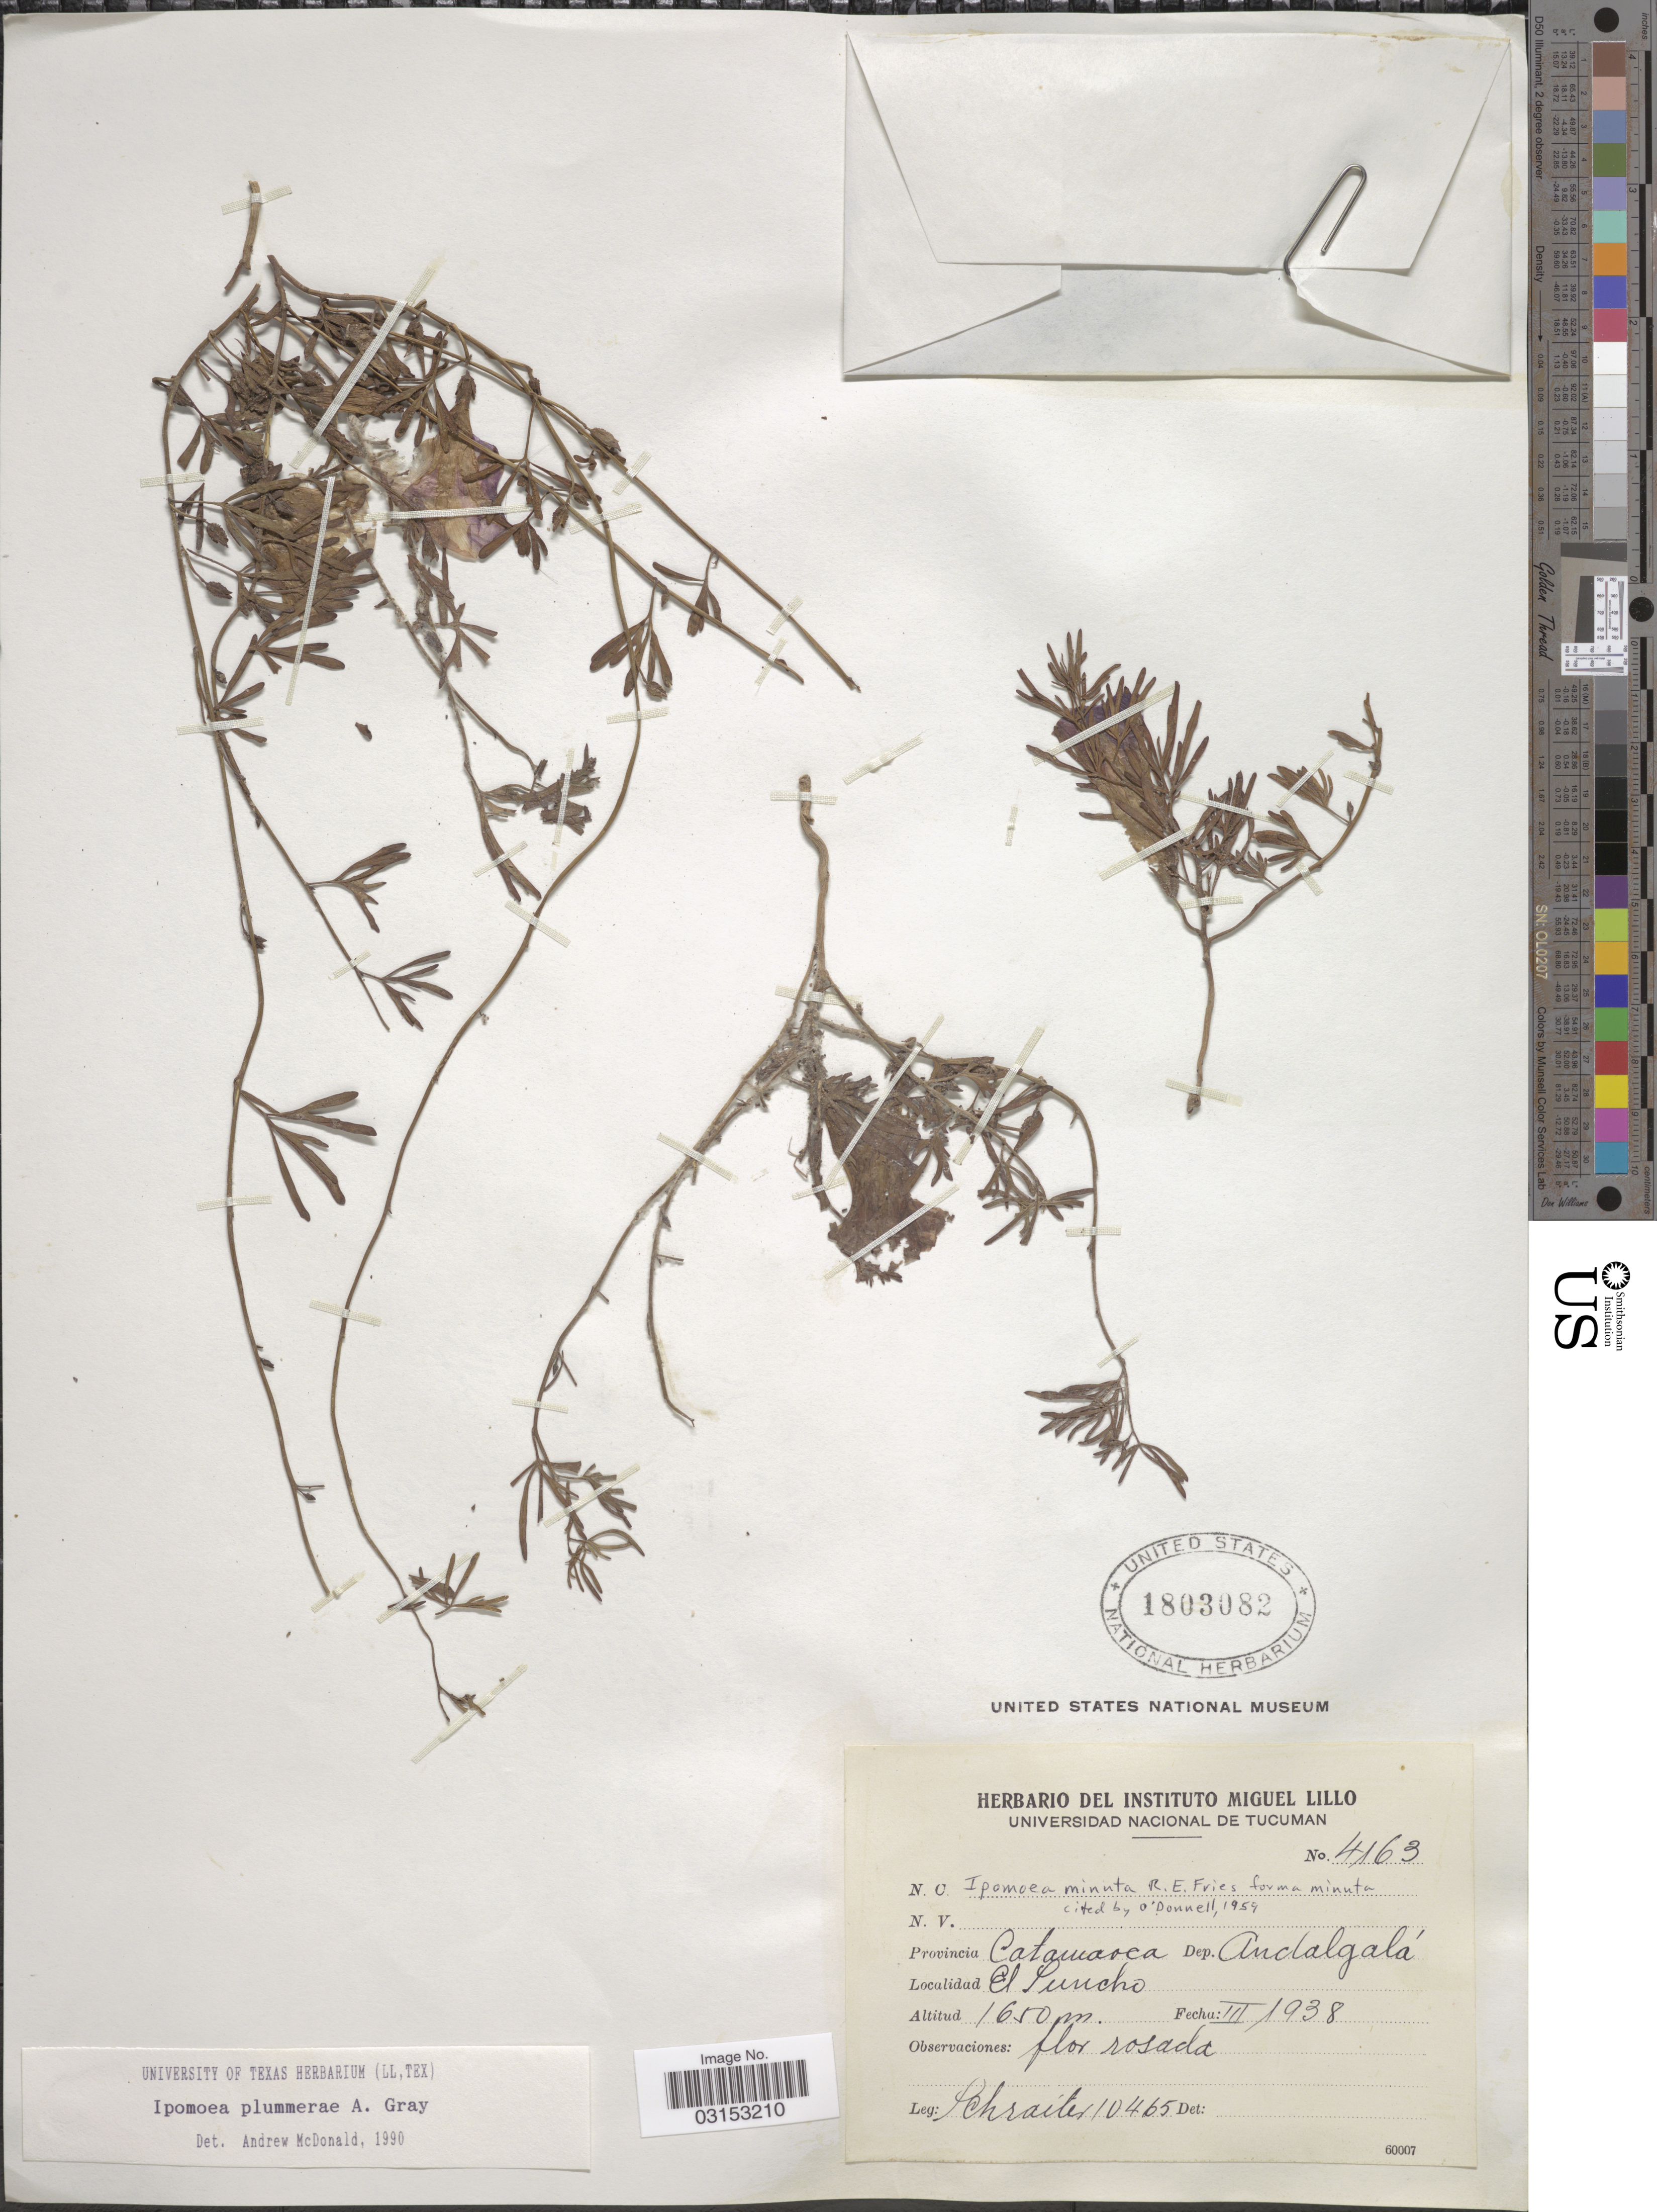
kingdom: Plantae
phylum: Tracheophyta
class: Magnoliopsida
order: Solanales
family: Convolvulaceae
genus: Ipomoea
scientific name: Ipomoea plummerae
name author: A. Gray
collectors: -. Schreiter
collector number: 10465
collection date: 1938-03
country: Argentina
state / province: Catamarca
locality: Dep. Andalgalá. El Puncho.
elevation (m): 1650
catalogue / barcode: US 1803082